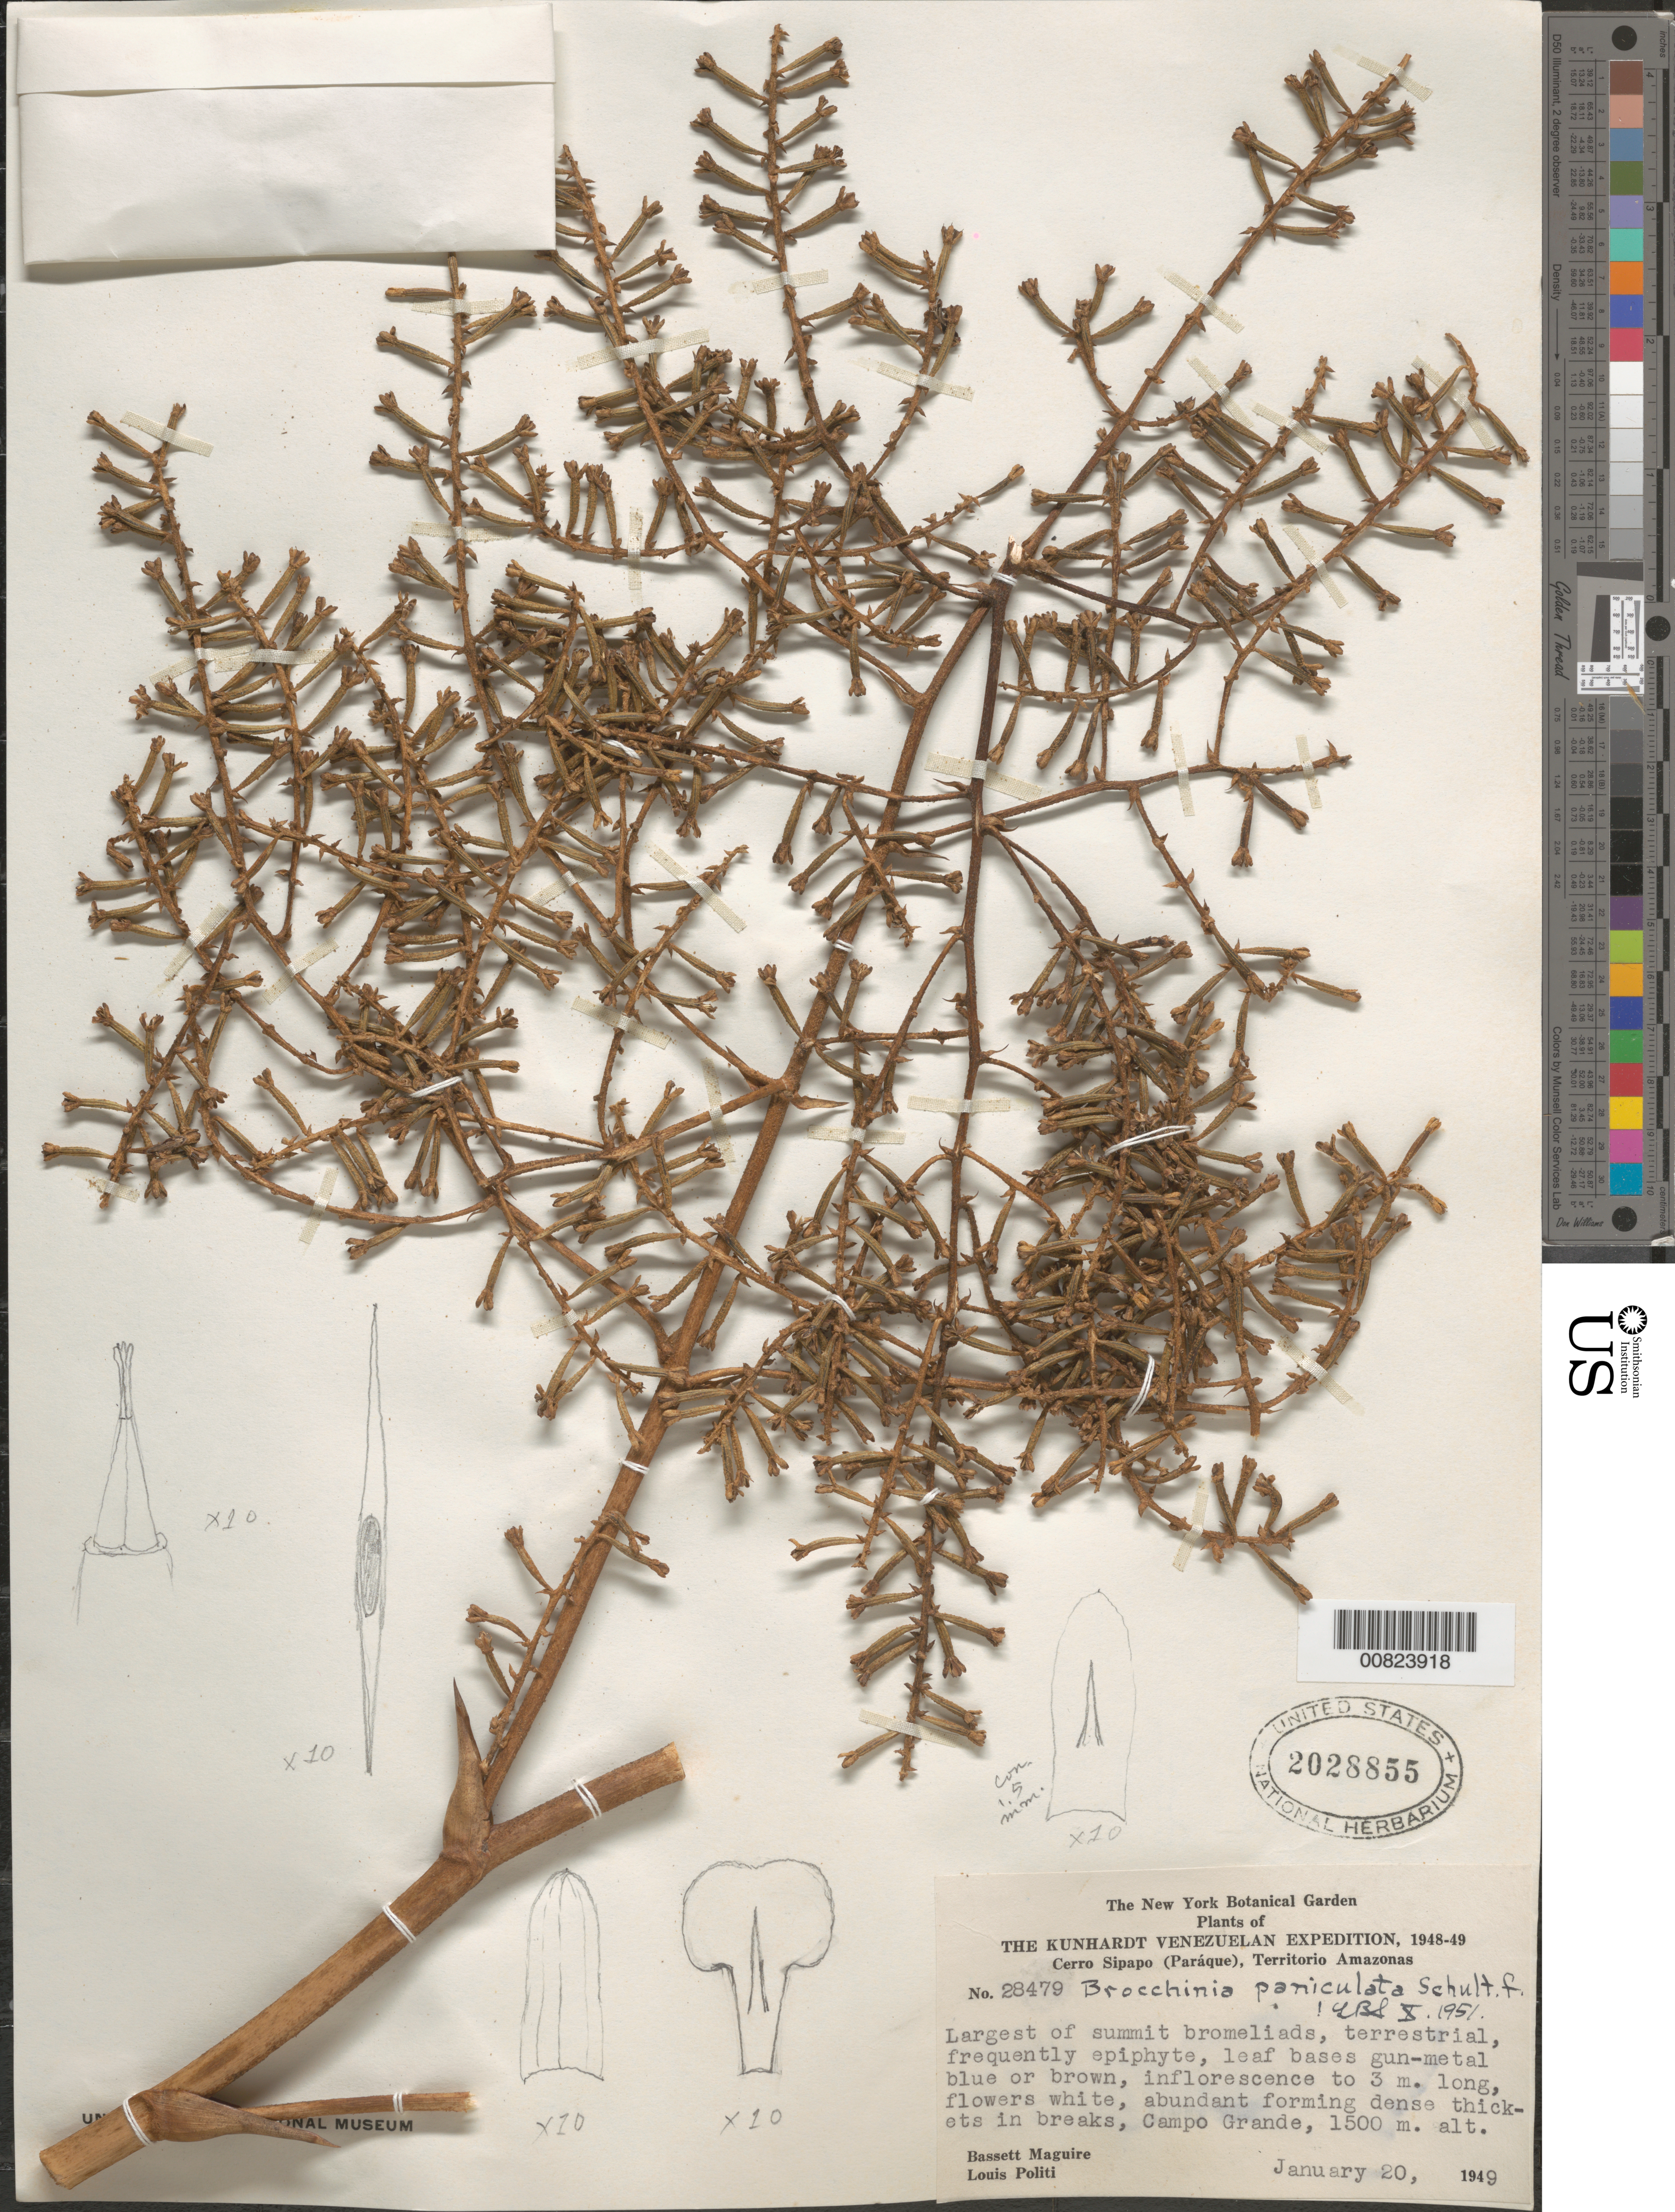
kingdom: Plantae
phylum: Tracheophyta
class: Liliopsida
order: Poales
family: Bromeliaceae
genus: Brocchinia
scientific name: Brocchinia paniculata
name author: Schult. f.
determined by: Smith, Lyman B., (US), NMNH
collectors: B. Maguire & L. Politi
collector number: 28479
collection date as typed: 20-Jan-49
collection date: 1949-01-20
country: Venezuela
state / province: Amazonas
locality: Cerro Sipapo (Paráque), Campo Grande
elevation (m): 1500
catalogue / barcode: US 2028855